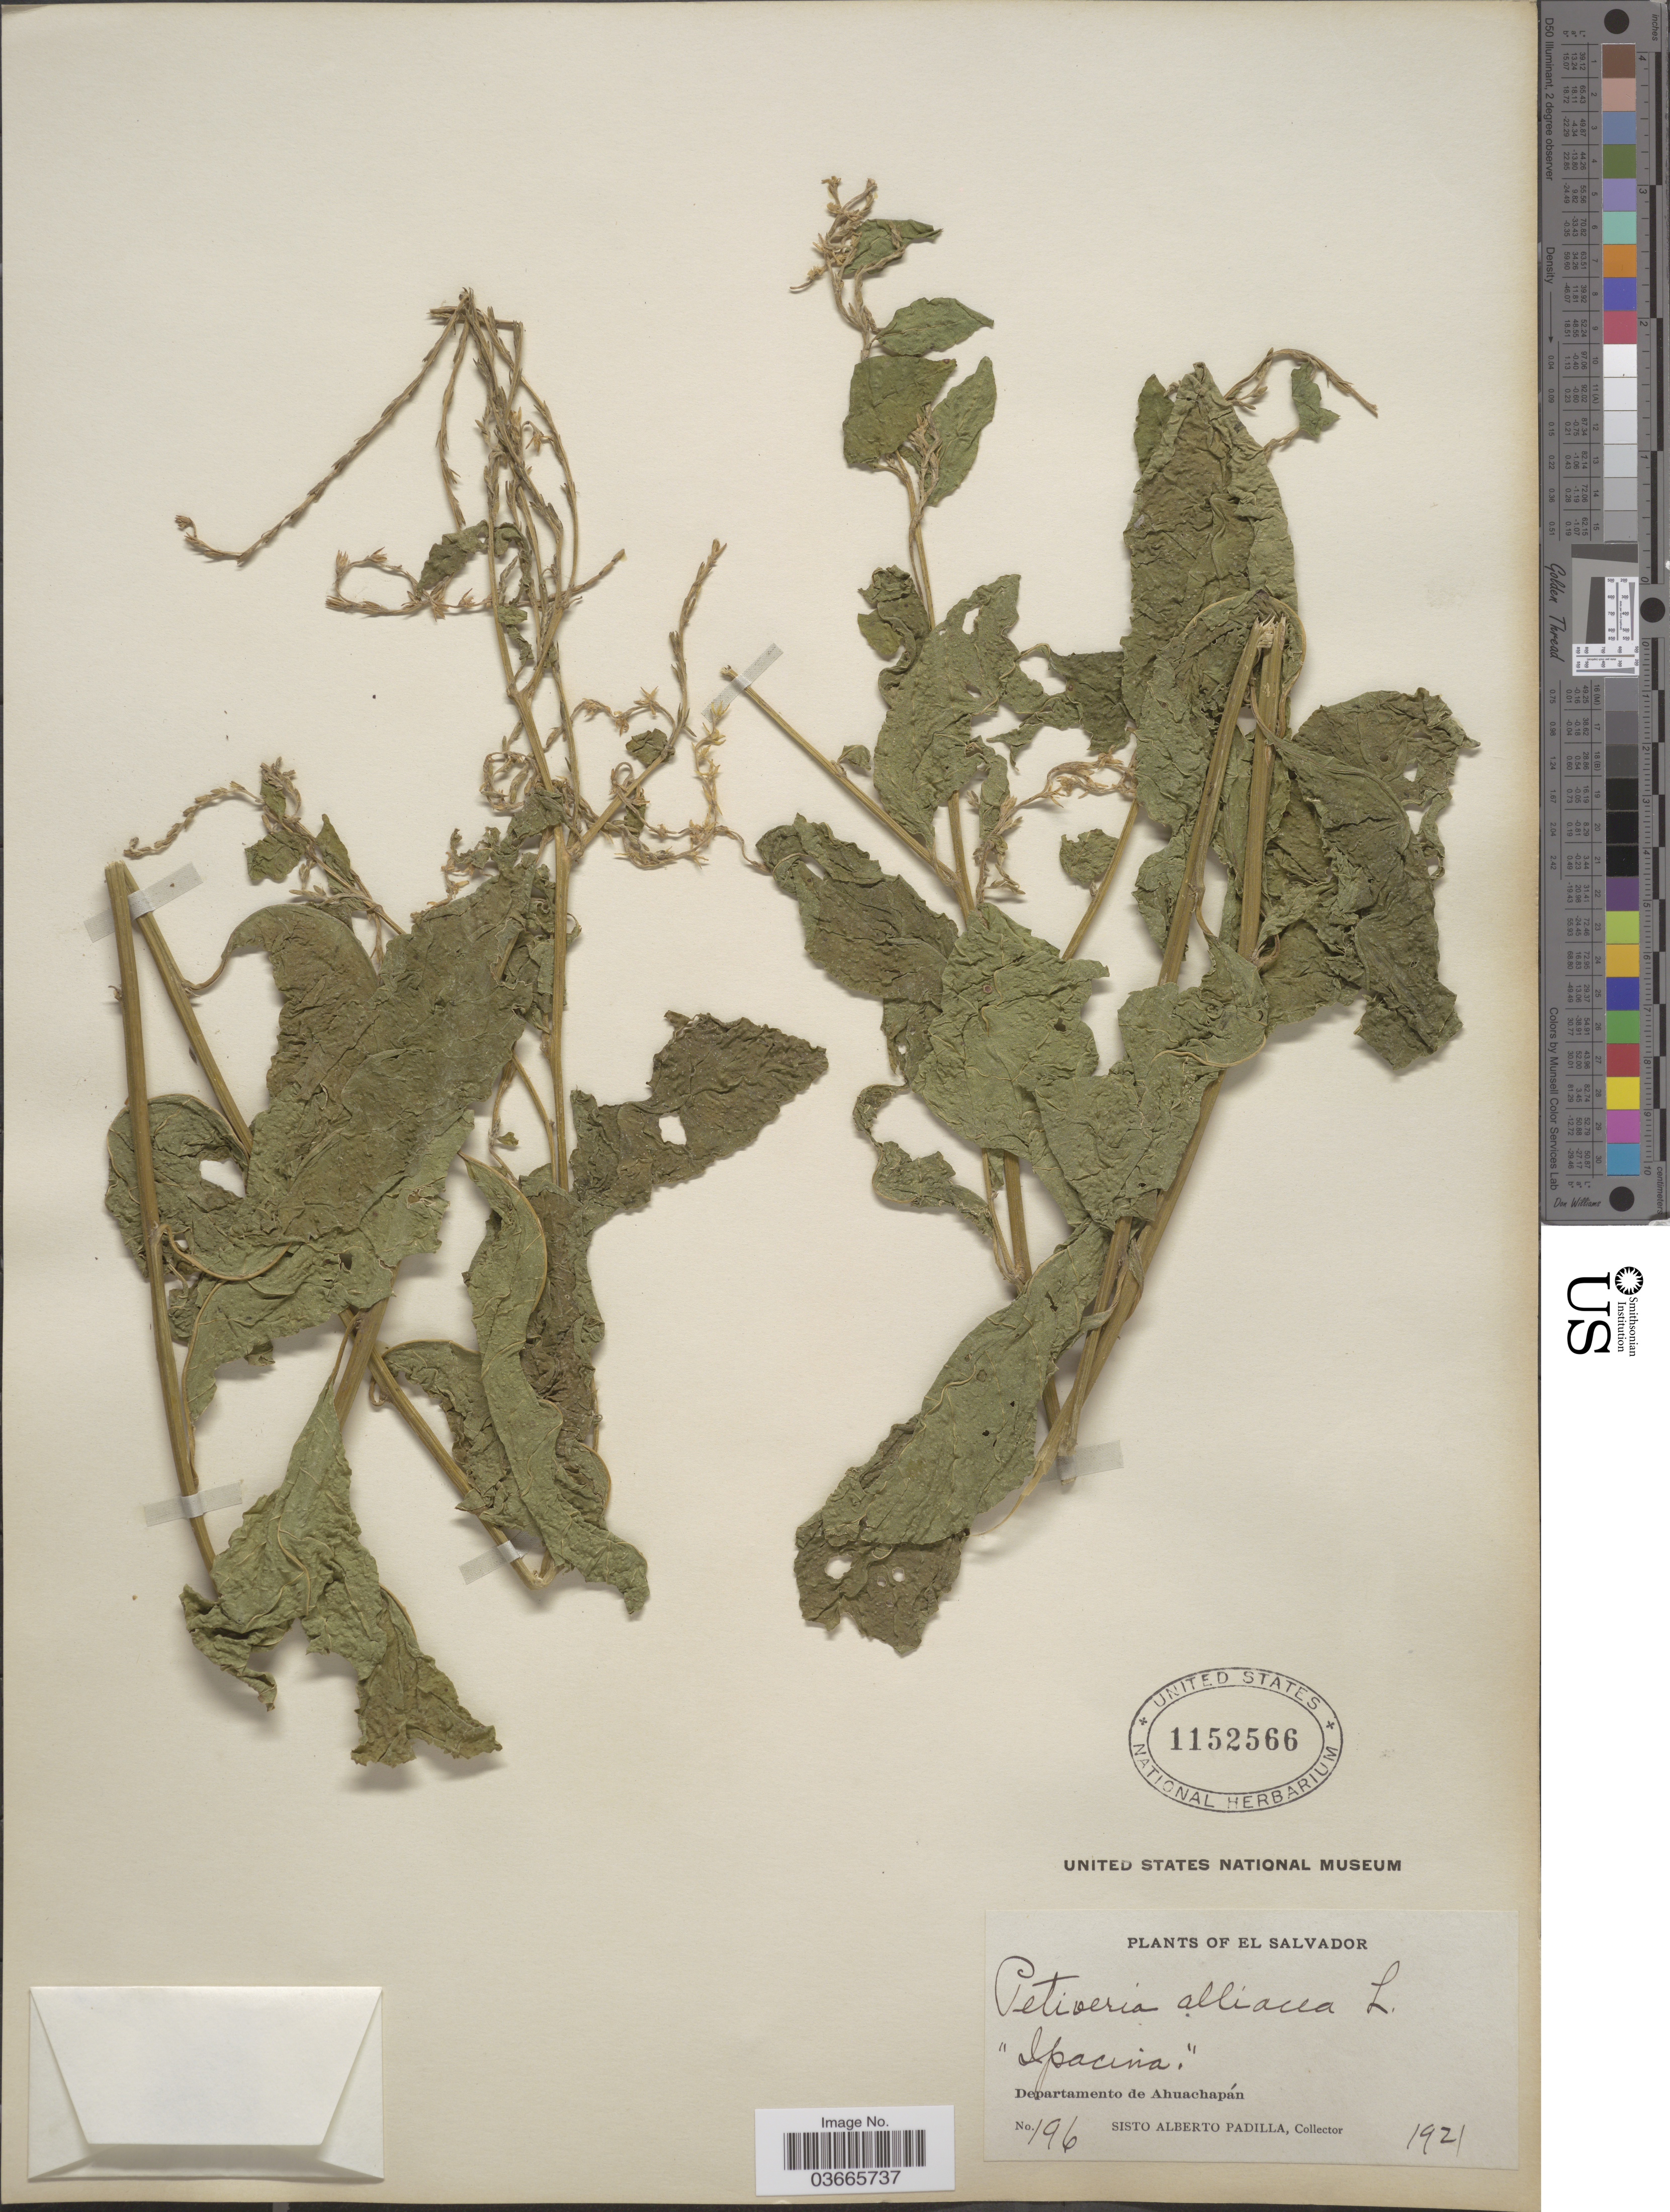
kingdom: Plantae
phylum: Tracheophyta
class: Magnoliopsida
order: Caryophyllales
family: Phytolaccaceae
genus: Petiveria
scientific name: Petiveria alliacea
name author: L.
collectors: S. A. Padilla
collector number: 196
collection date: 1921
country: El Salvador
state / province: Ahuachapan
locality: Departamento de Ahuachapán.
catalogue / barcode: US 1152566